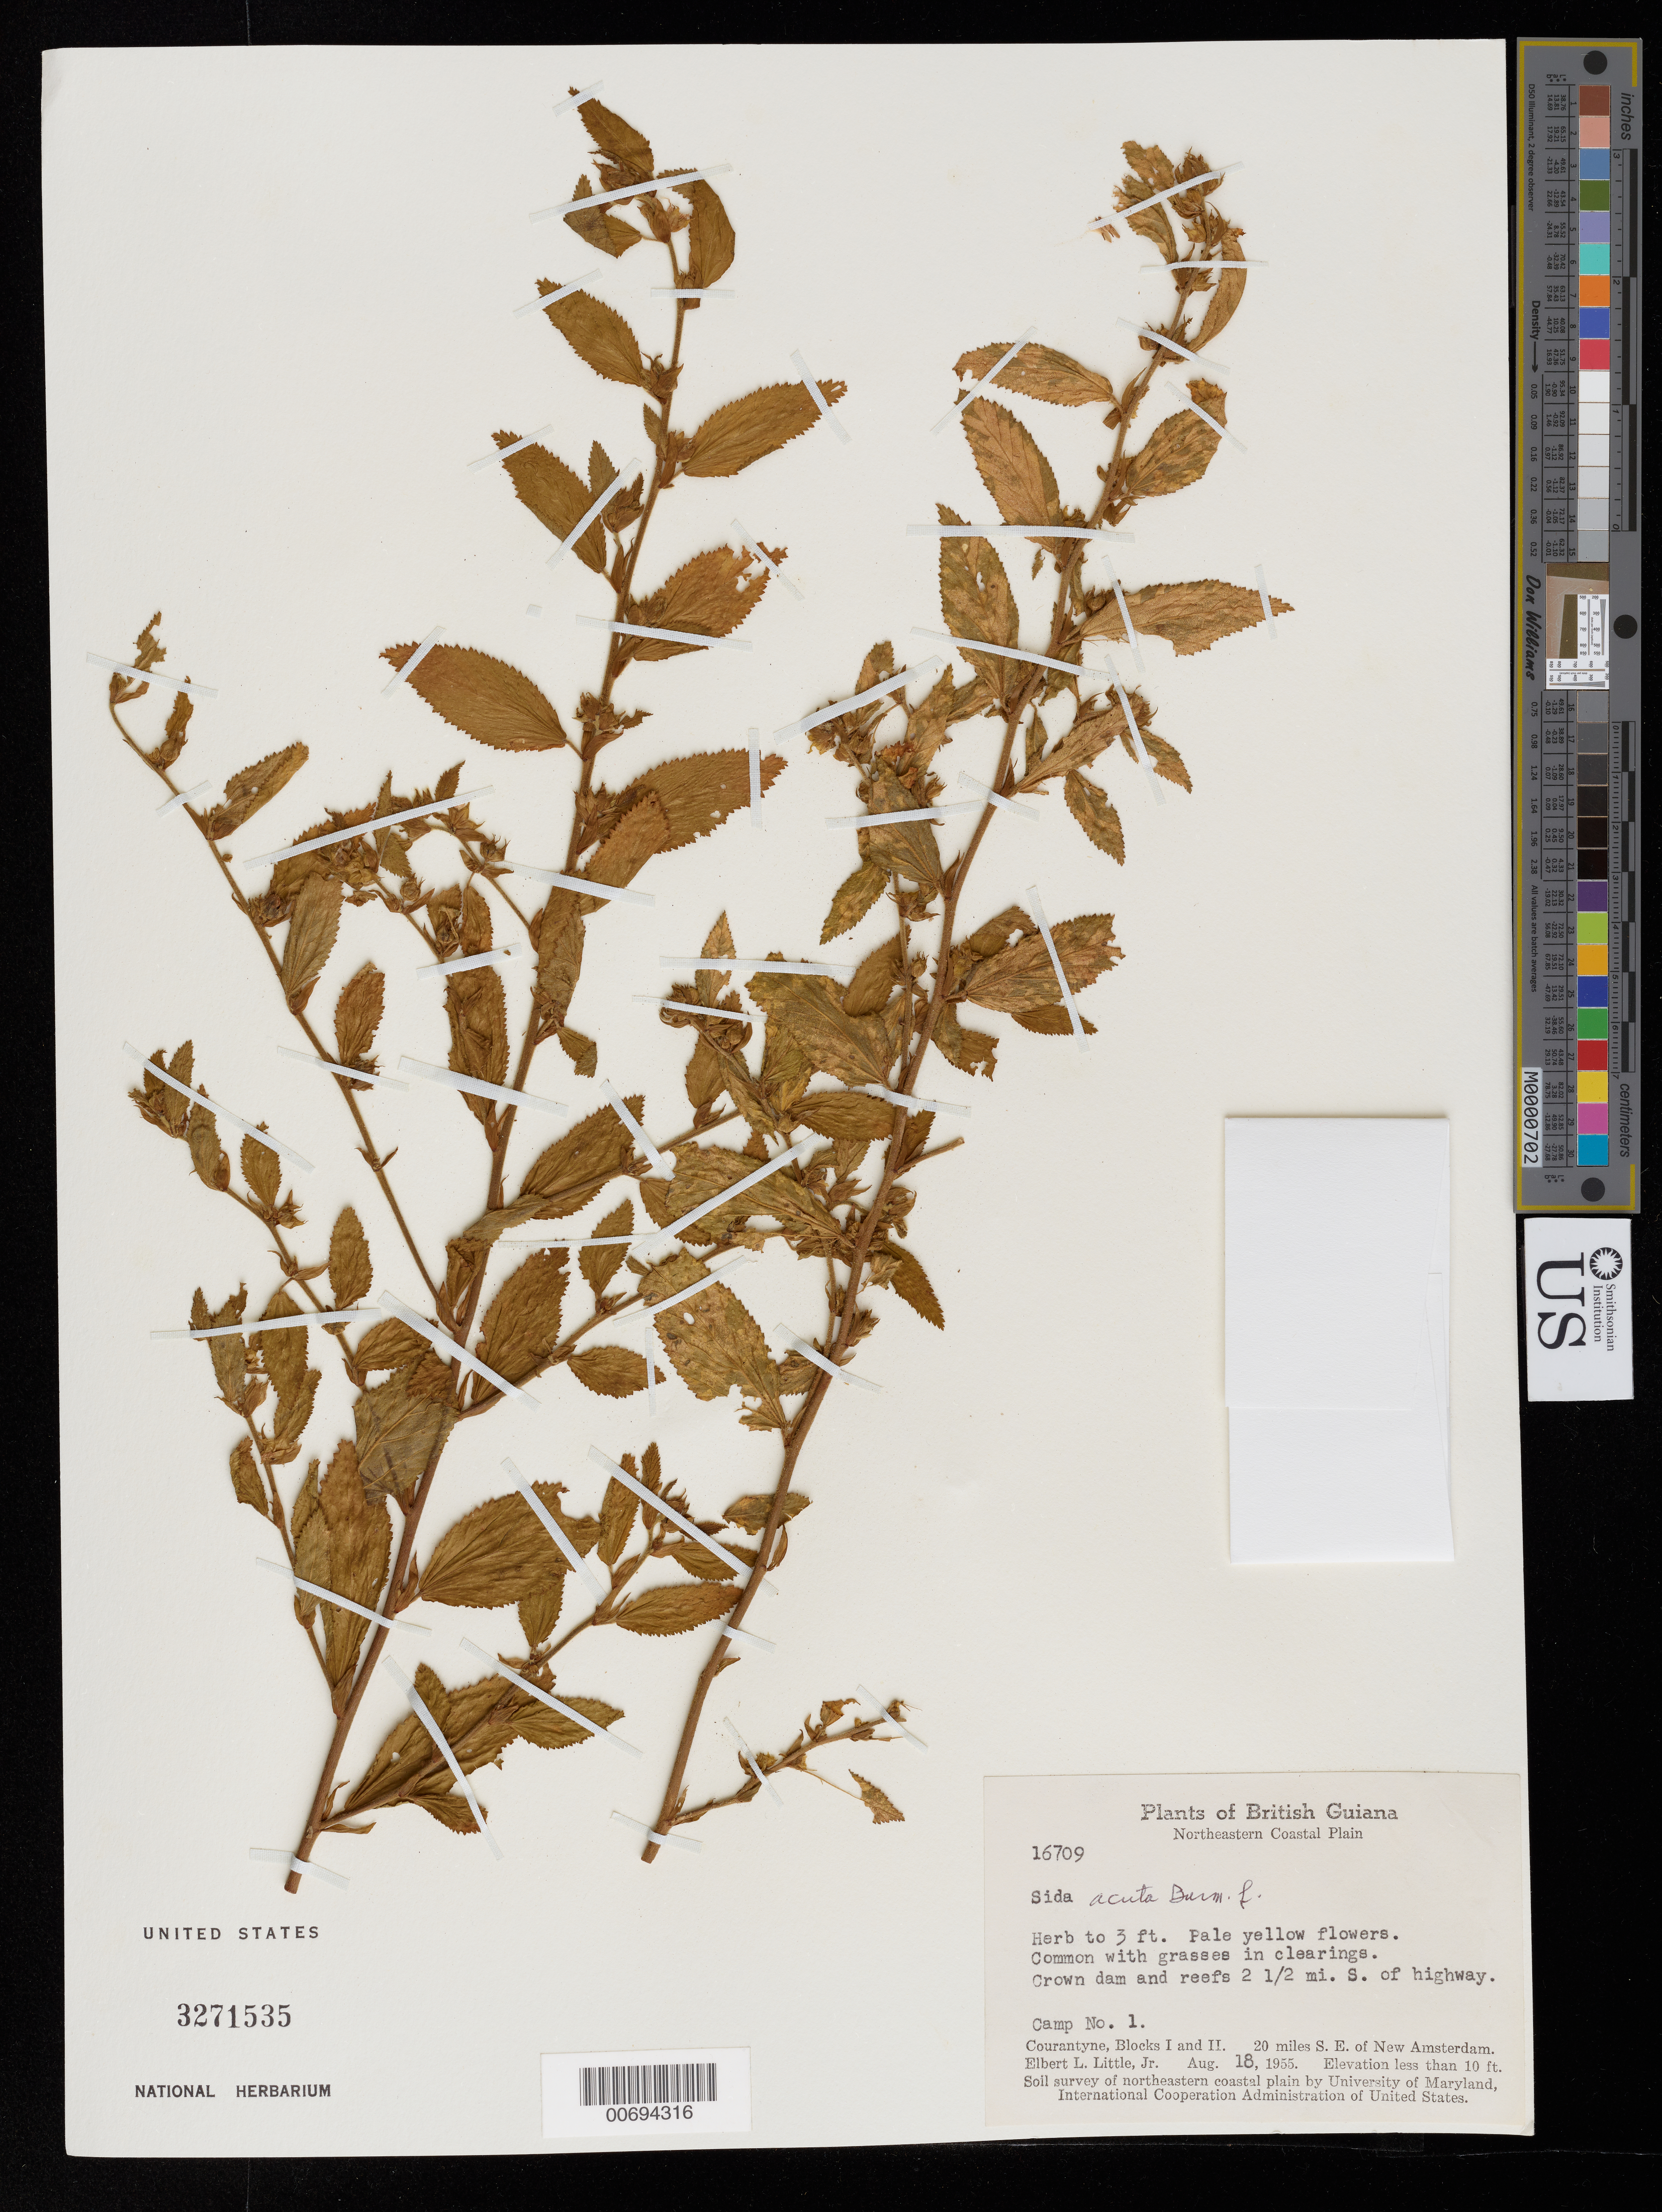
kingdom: Plantae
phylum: Tracheophyta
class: Magnoliopsida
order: Malvales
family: Malvaceae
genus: Sida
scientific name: Sida acuta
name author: Burm. f.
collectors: E. L. Little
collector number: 16709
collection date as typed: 18-Aug-55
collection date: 1955-08-18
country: Guyana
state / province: E. Berbice-Corentyne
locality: Courantyne, Blocks I & II. 20 mi. SE of New Amsterdam, Camp No. 1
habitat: With grasses in clearing. Crown dam and reefs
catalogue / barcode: US 3271535